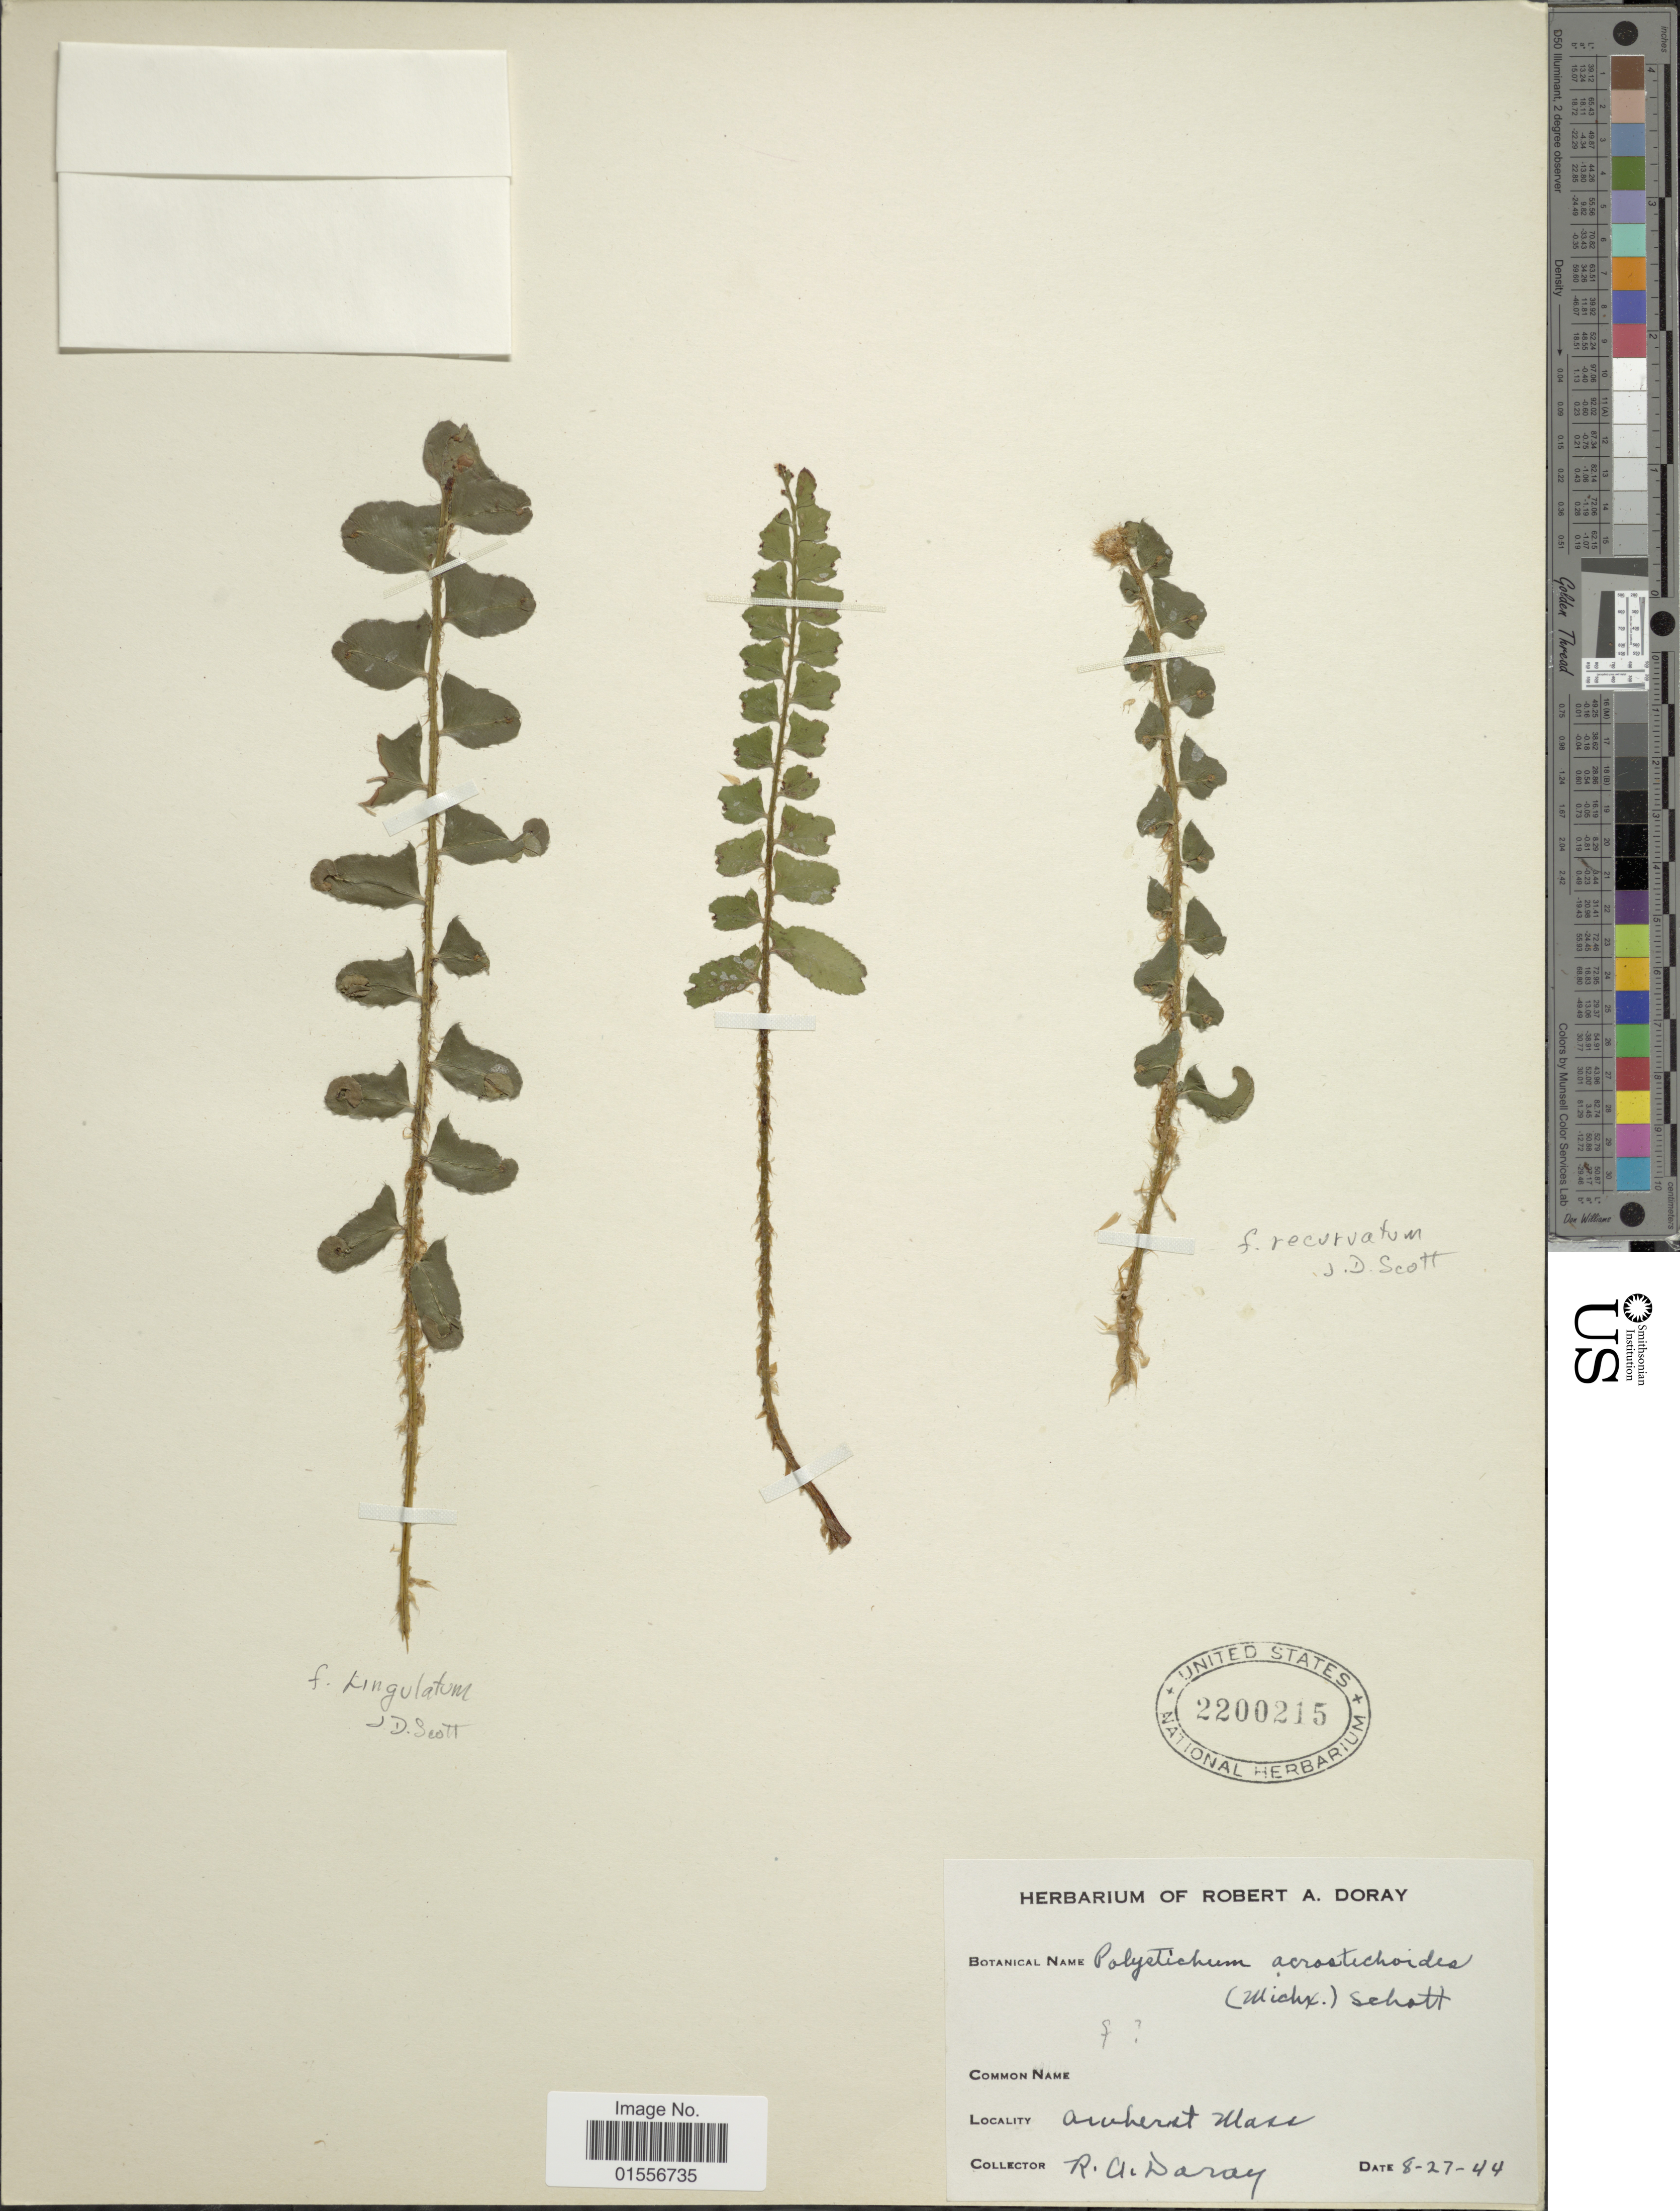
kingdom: Plantae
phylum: Tracheophyta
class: Polypodiopsida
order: Polypodiales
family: Dryopteridaceae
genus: Polystichum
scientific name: Polystichum acrostichoides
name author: (Michx.) Schott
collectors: R. Doray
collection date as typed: Transcribed d/m/y: 27/8/44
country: United States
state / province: Massachusetts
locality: Amherst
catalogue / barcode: US 2200215